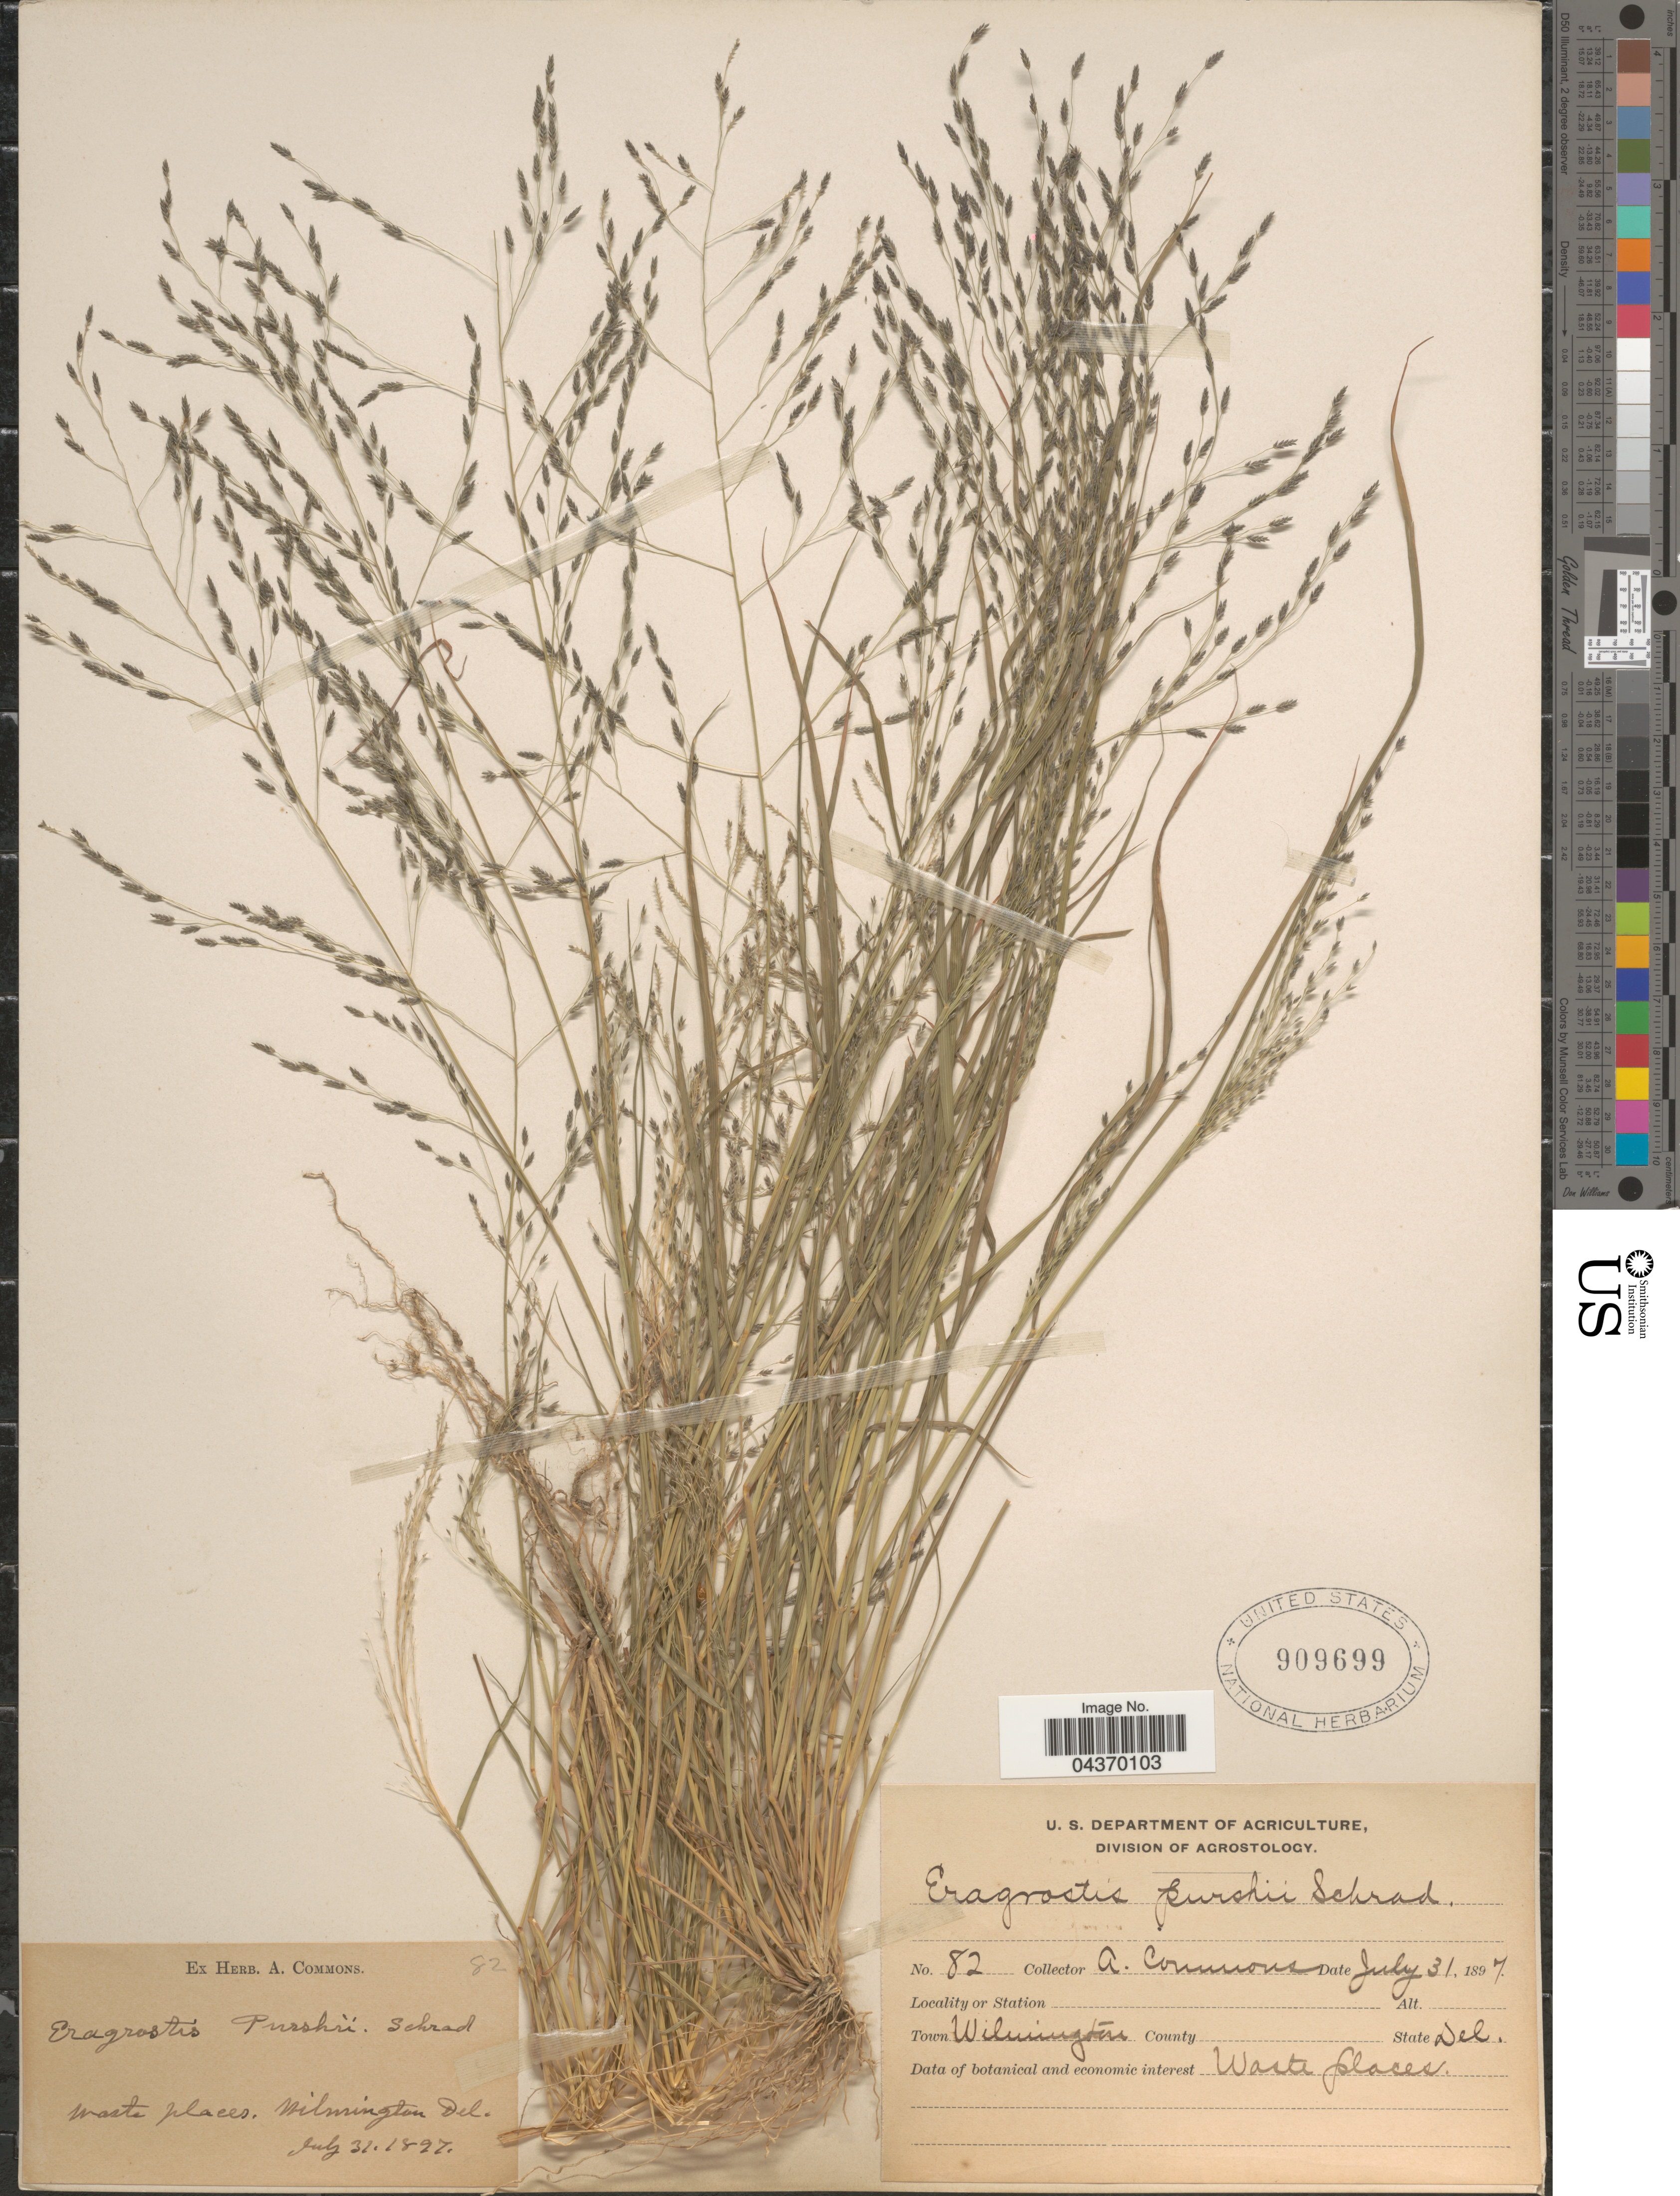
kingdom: Plantae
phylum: Tracheophyta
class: Liliopsida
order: Poales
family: Poaceae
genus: Eragrostis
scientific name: Eragrostis pectinacea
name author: (Michx.) Nees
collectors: A. Commons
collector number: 82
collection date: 1897-07-31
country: United States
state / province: Delaware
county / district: New Castle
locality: Town Wilmington.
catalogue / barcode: US 909699